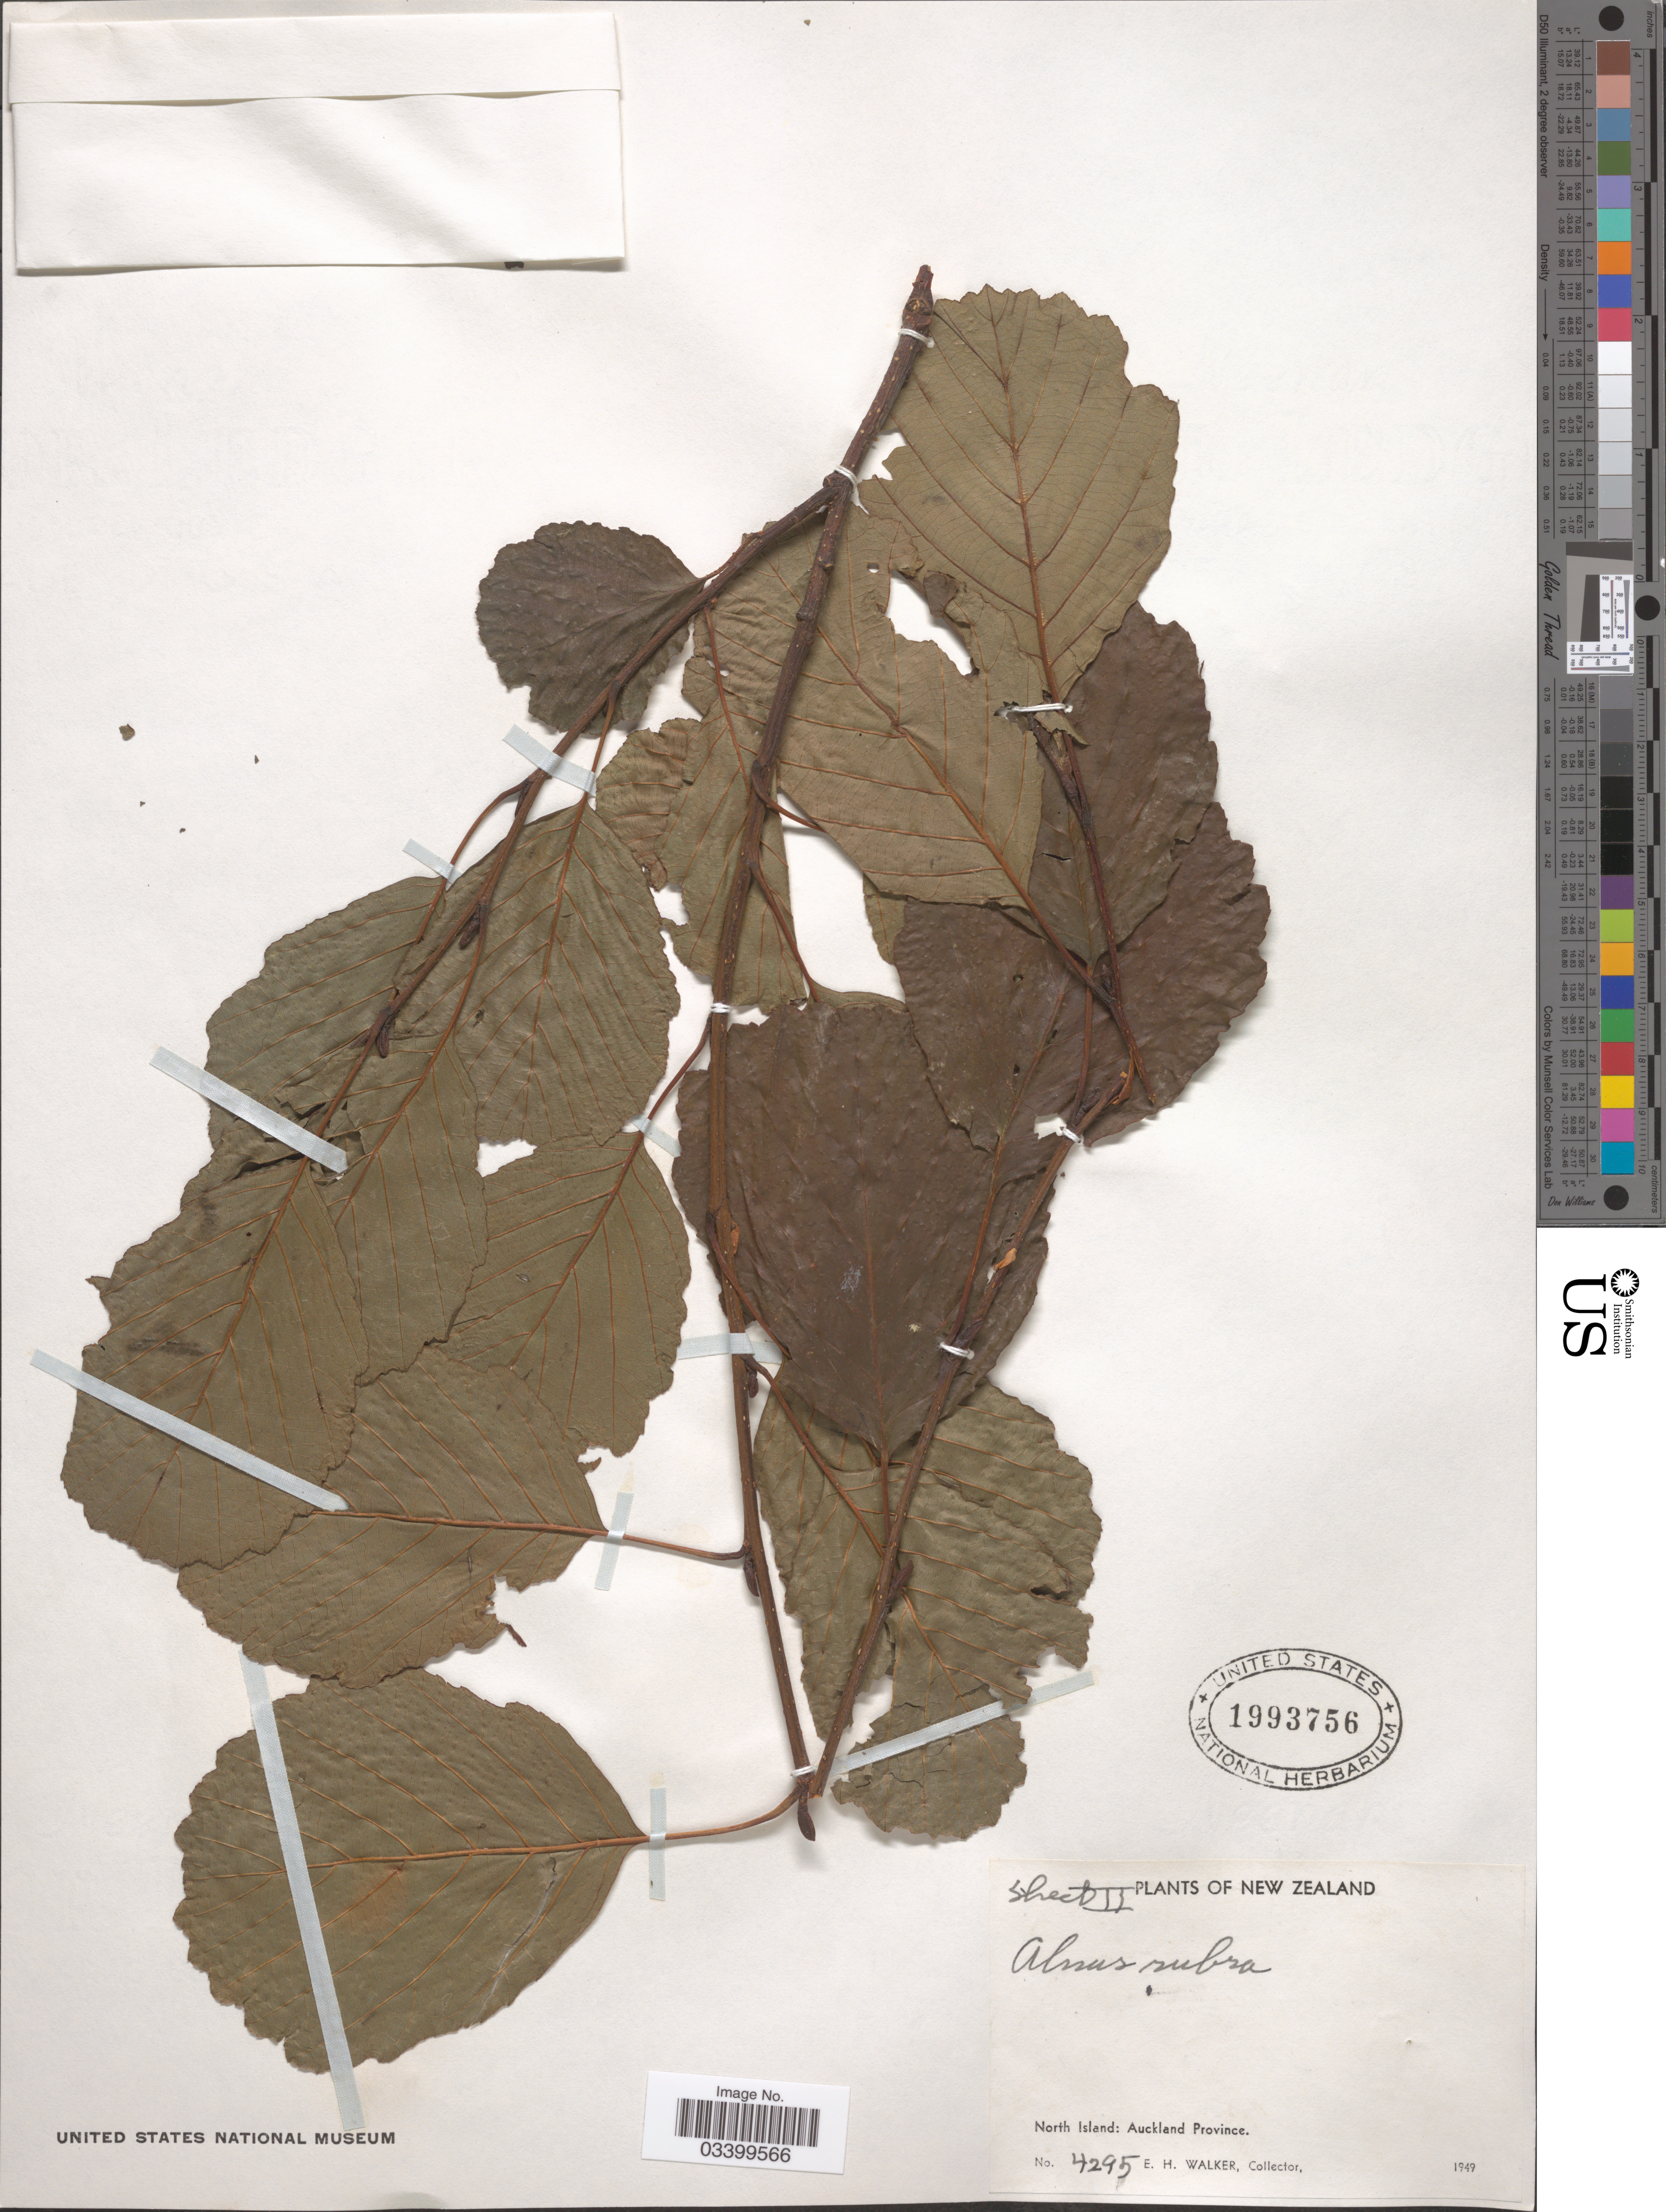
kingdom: Plantae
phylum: Tracheophyta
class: Magnoliopsida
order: Fagales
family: Betulaceae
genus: Alnus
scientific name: Alnus rubra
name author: Bong.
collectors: E. H. Walker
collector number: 4295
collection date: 1949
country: New Zealand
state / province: Auckland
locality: North Island.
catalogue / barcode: US 1993756